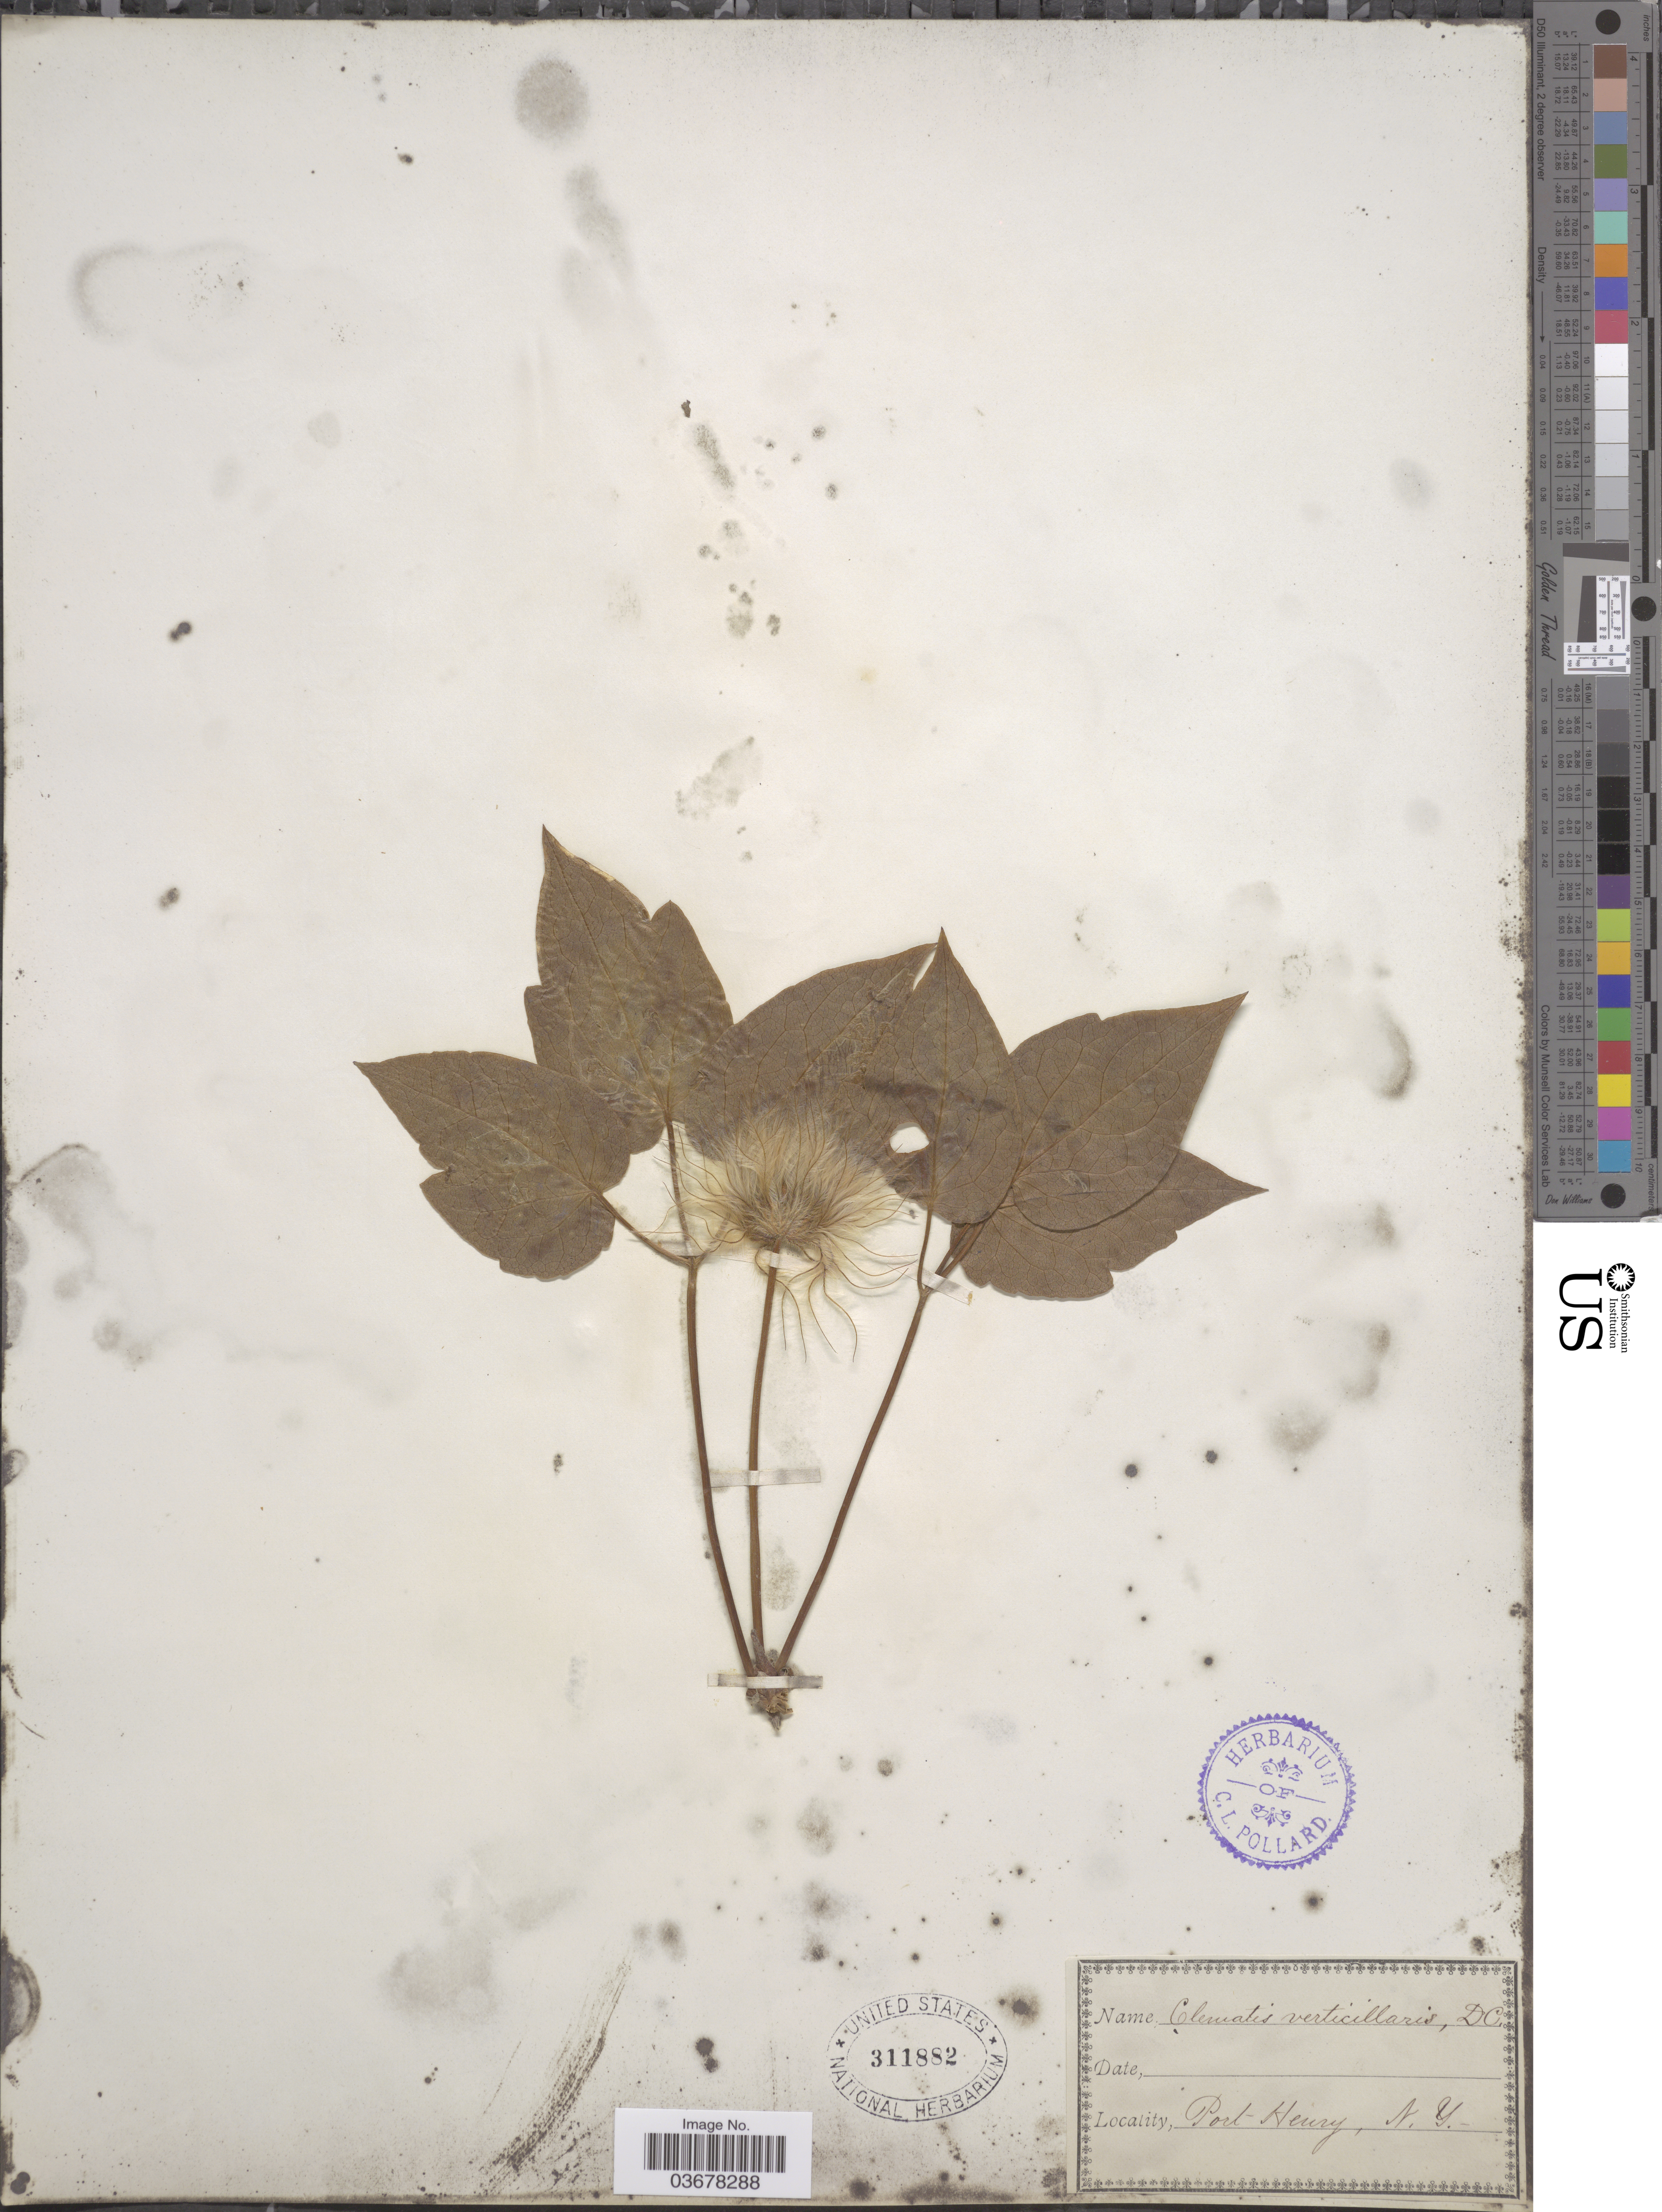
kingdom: Plantae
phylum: Tracheophyta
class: Magnoliopsida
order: Ranunculales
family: Ranunculaceae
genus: Clematis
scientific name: Clematis verticillaris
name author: DC.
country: United States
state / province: New York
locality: Port Henry.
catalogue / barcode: US 311882